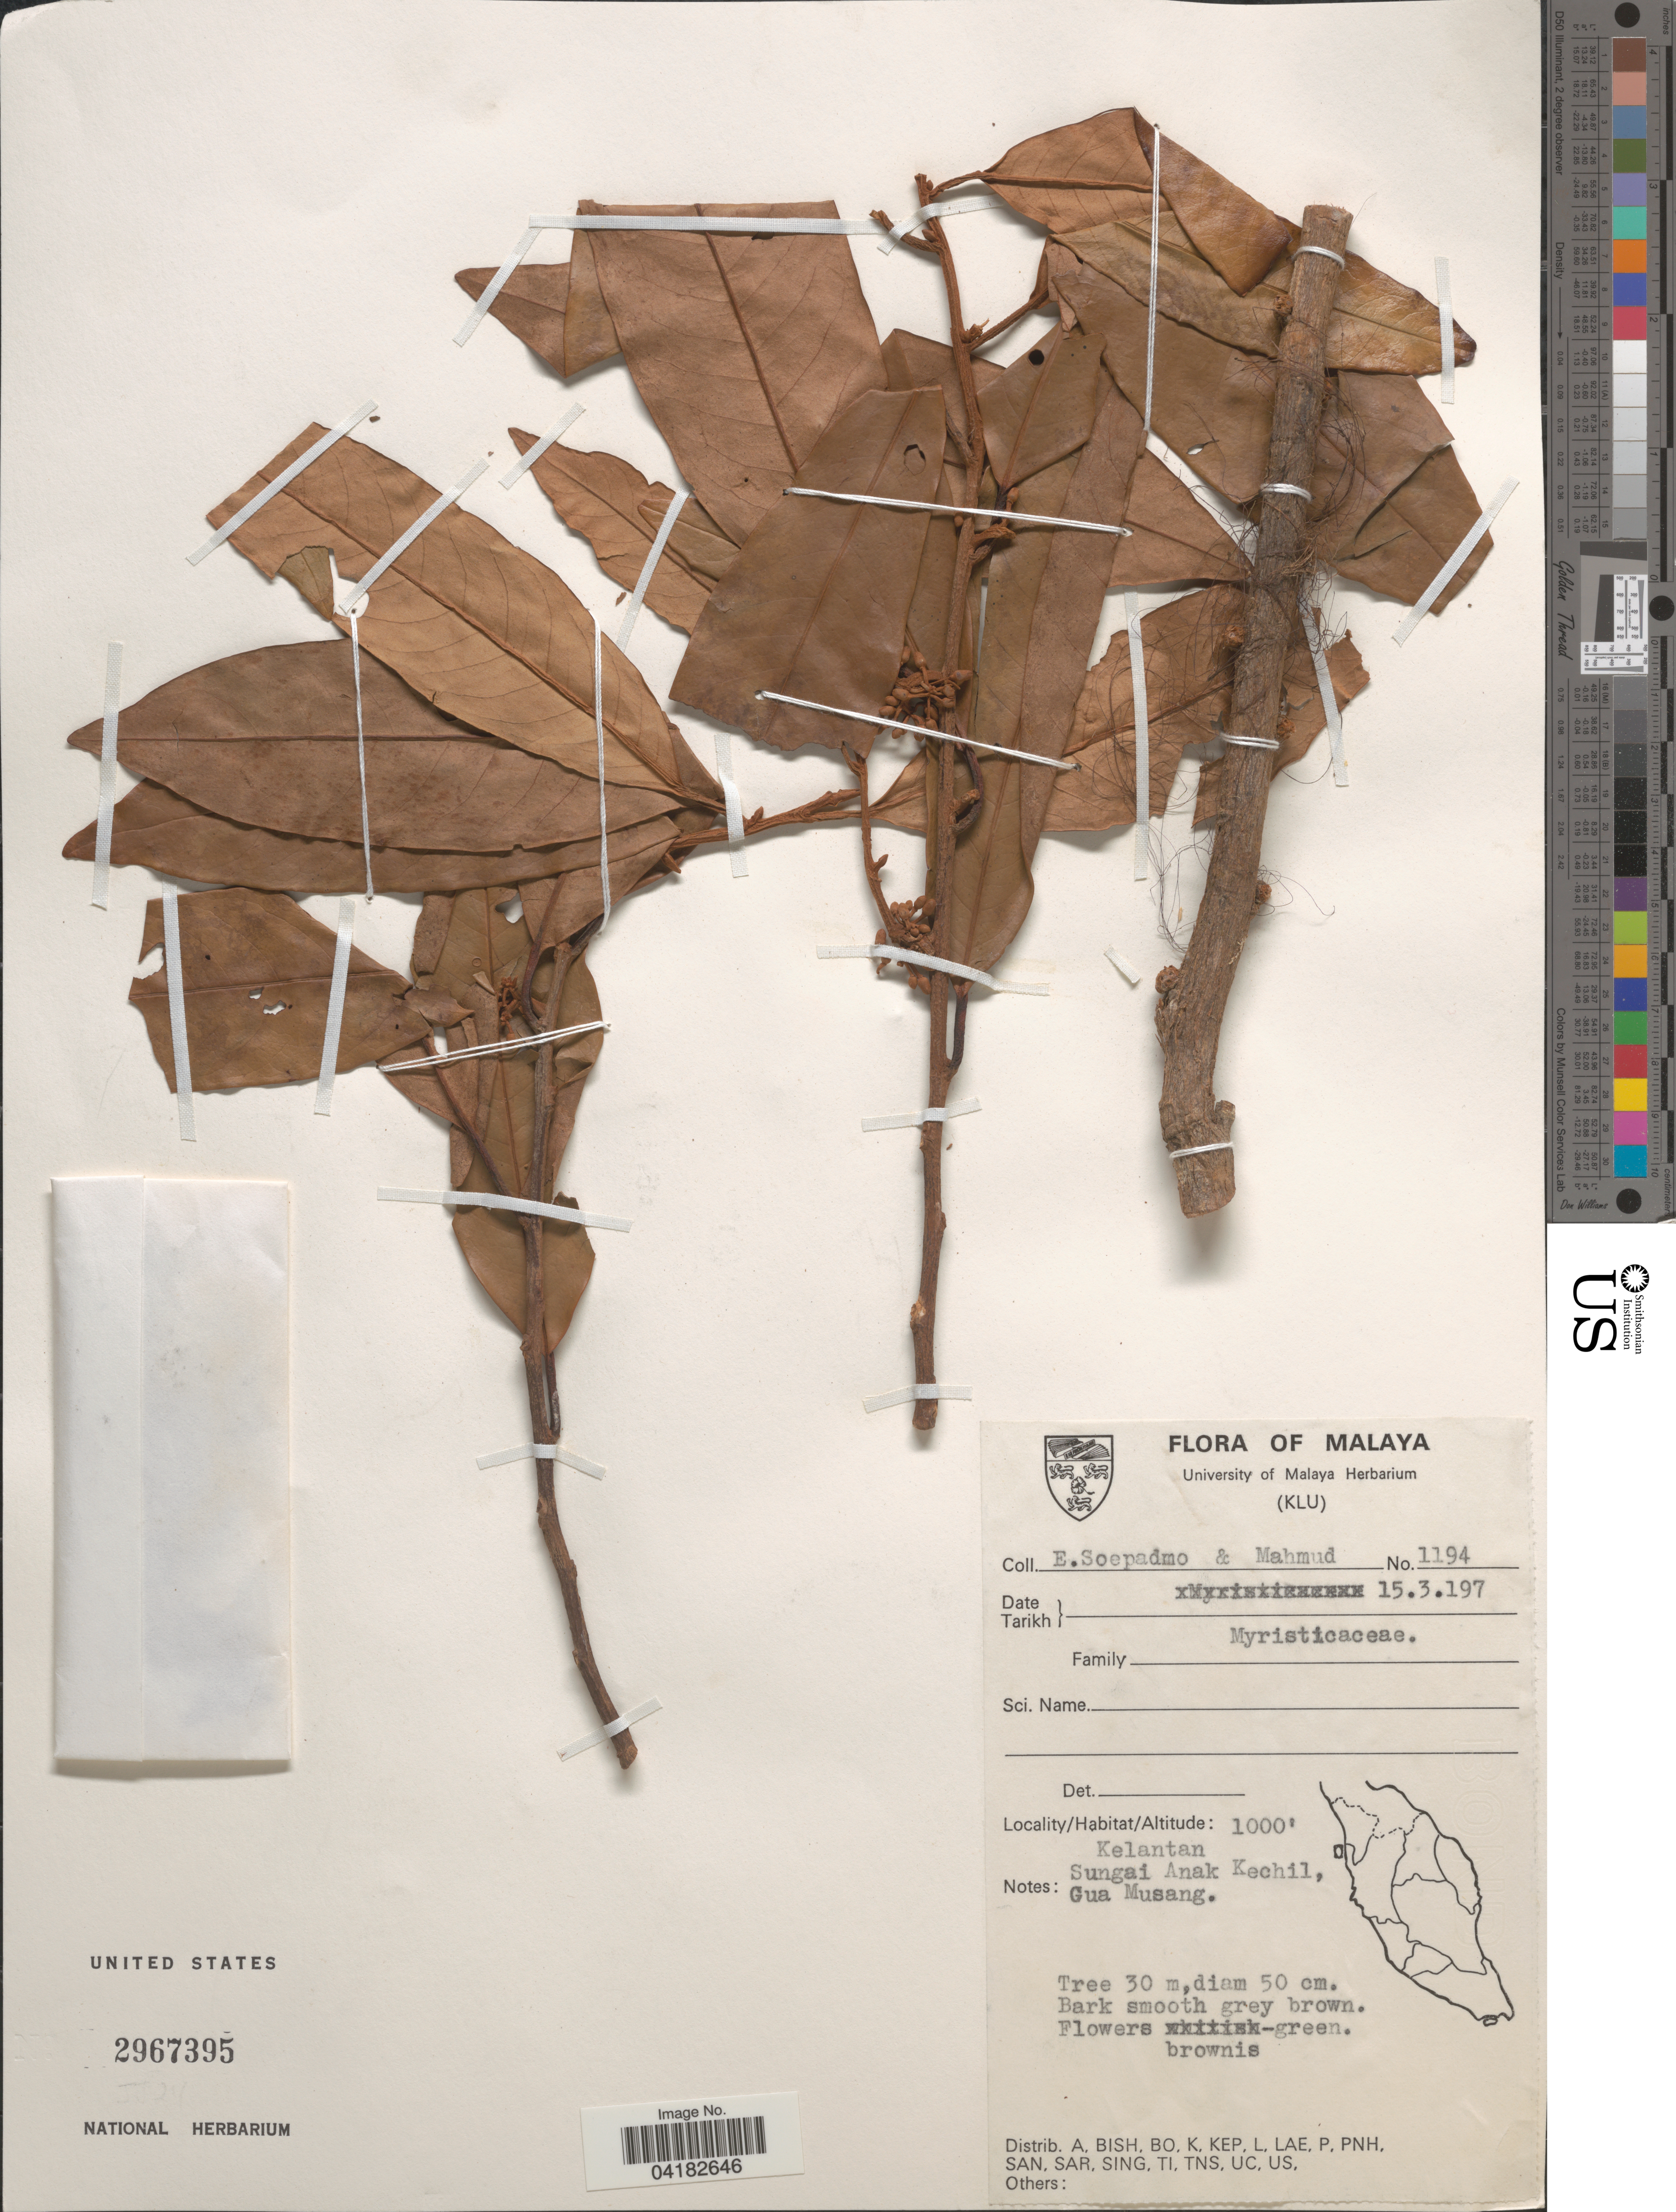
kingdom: Plantae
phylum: Tracheophyta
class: Magnoliopsida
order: Magnoliales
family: Myristicaceae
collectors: E. Soepadmo & -. Mahmud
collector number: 1194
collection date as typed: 15.3.197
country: Malaysia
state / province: Kelantan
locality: Malaya. Sungai Anak Kechil, Gua Musang.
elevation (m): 305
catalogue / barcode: US 2967395